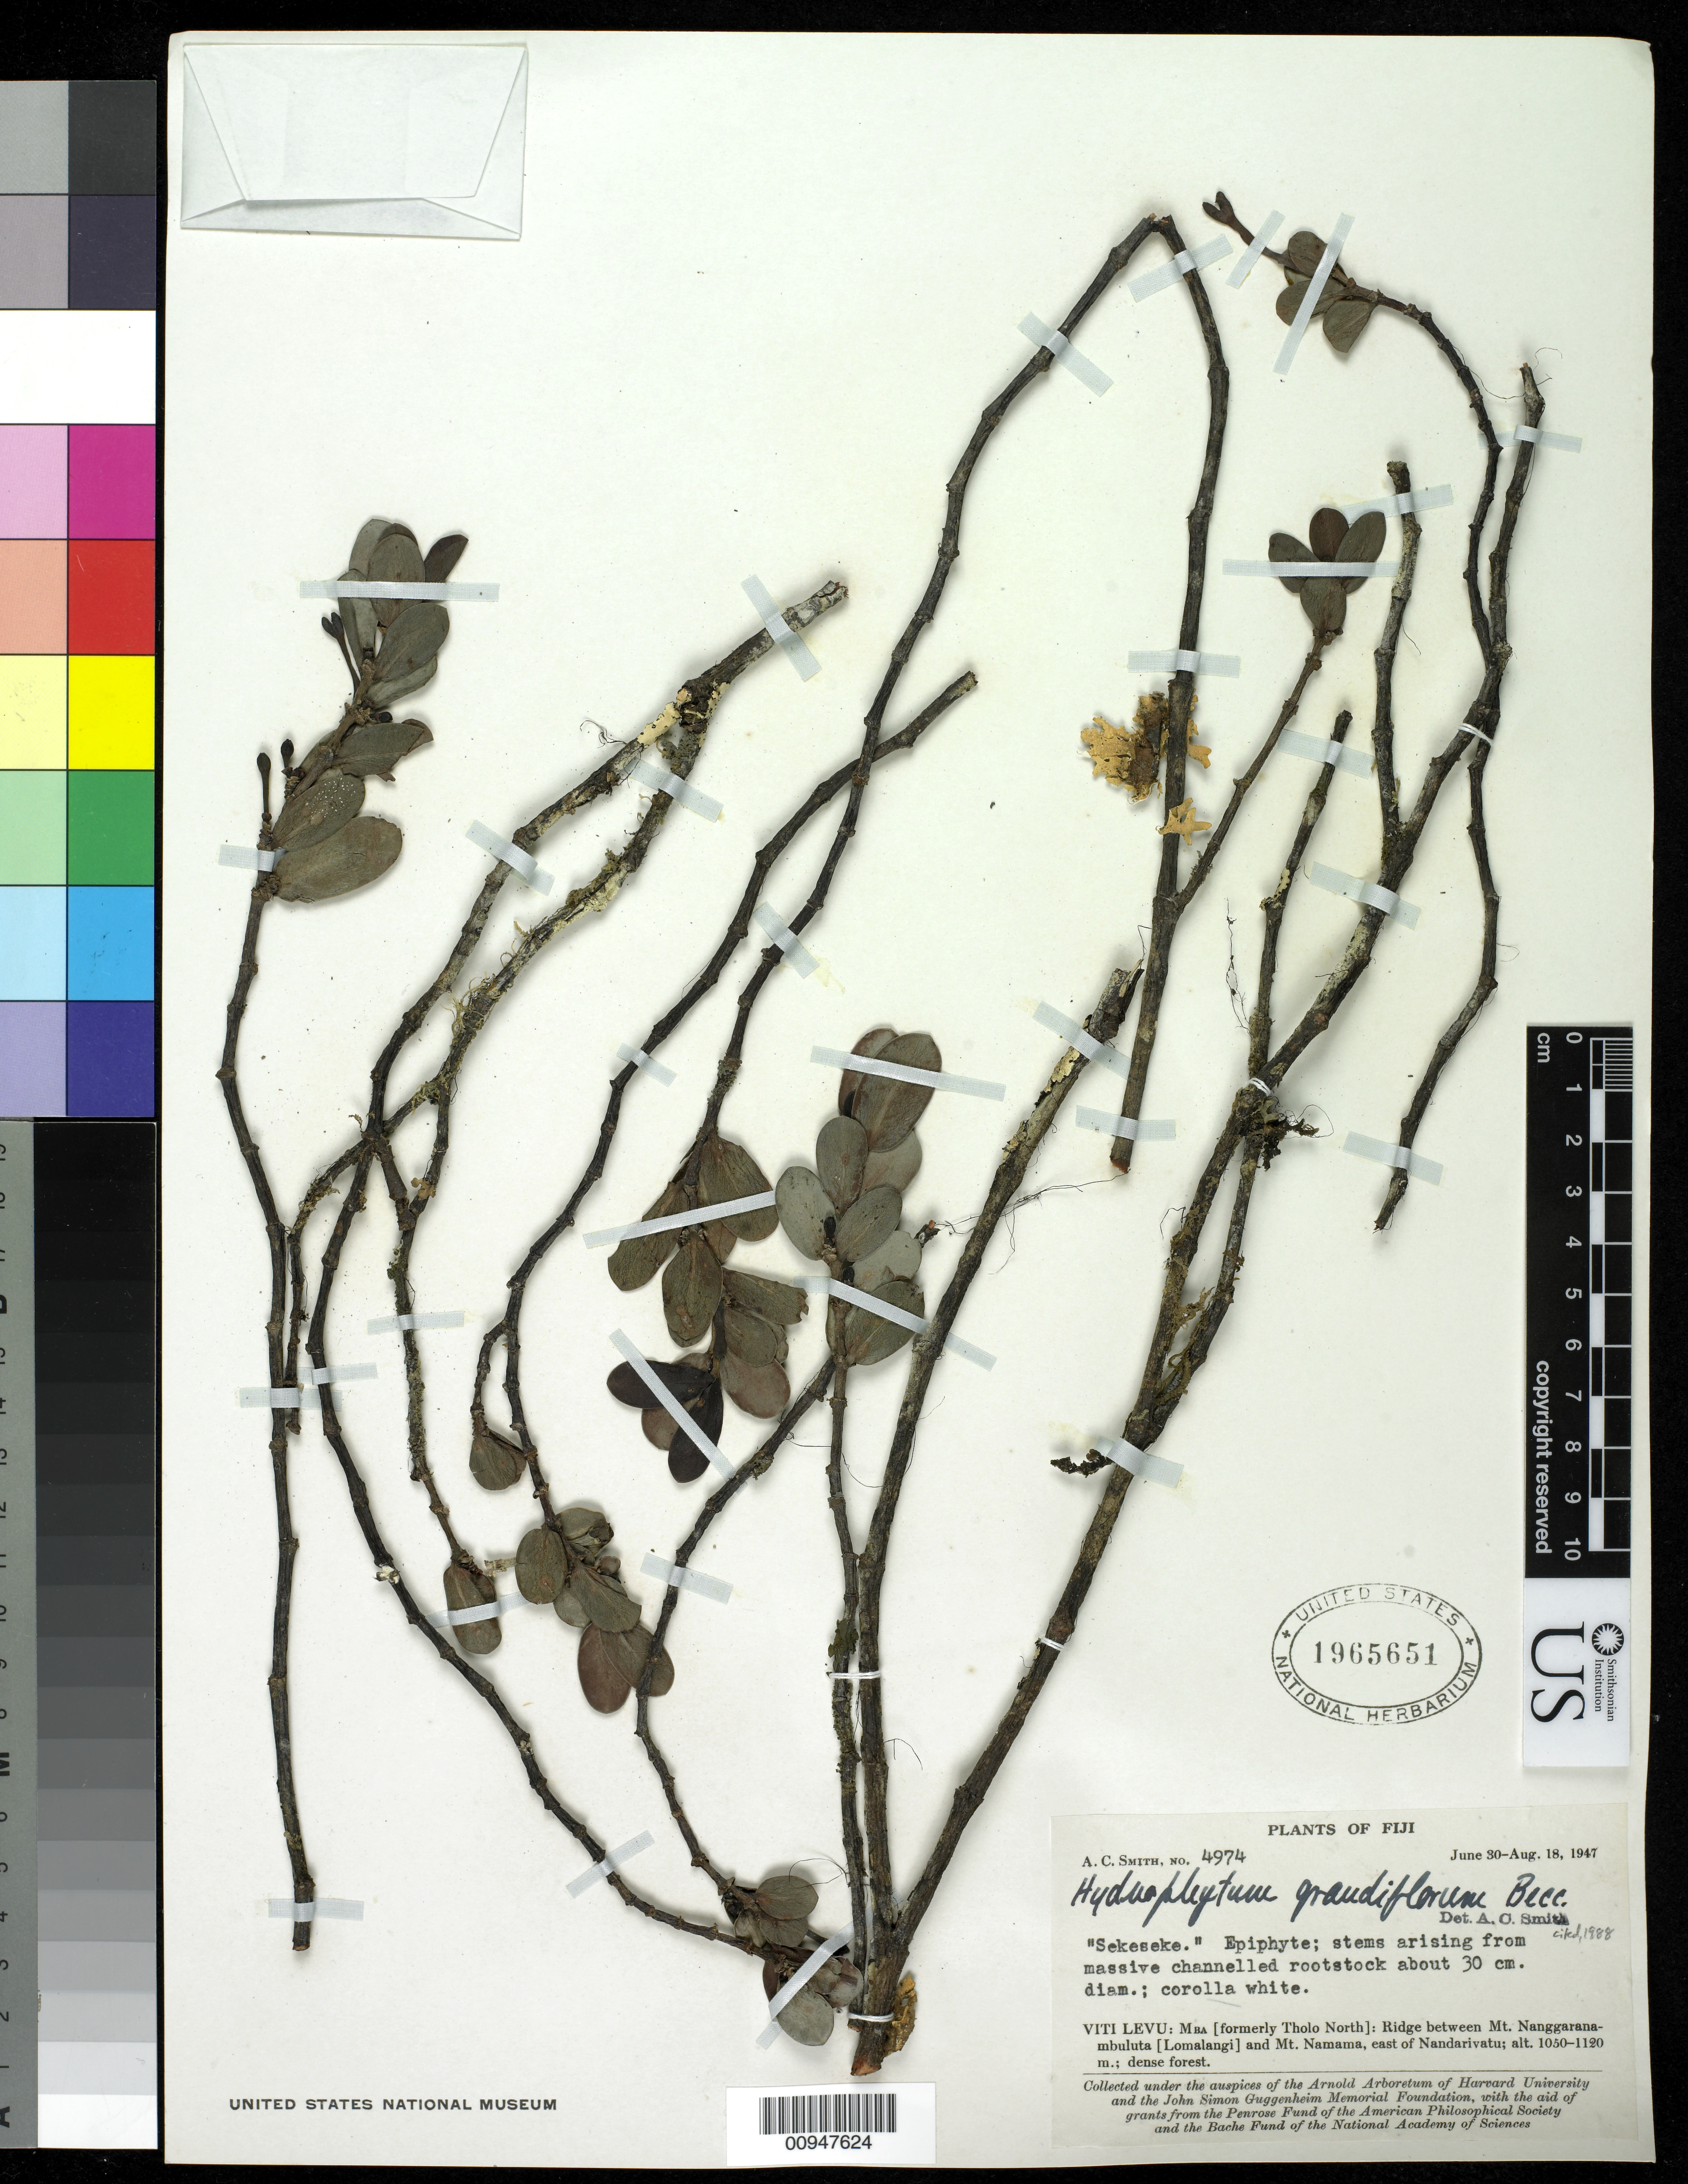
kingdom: Plantae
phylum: Tracheophyta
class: Magnoliopsida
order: Gentianales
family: Rubiaceae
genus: Hydnophytum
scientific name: Hydnophytum grandiflorum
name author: Becc.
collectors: C. A. Smith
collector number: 4974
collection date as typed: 30 Jun 1947 to 18 Aug 1947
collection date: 1947-06-30/1947-08-18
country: Fiji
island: Viti Levu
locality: Viti Levu (fomerly Tholo North):Ridge bet. Mt. Nanggarana-mbuluta and Mt. Namama, east of Nandarivatu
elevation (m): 1050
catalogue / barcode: US 1965651